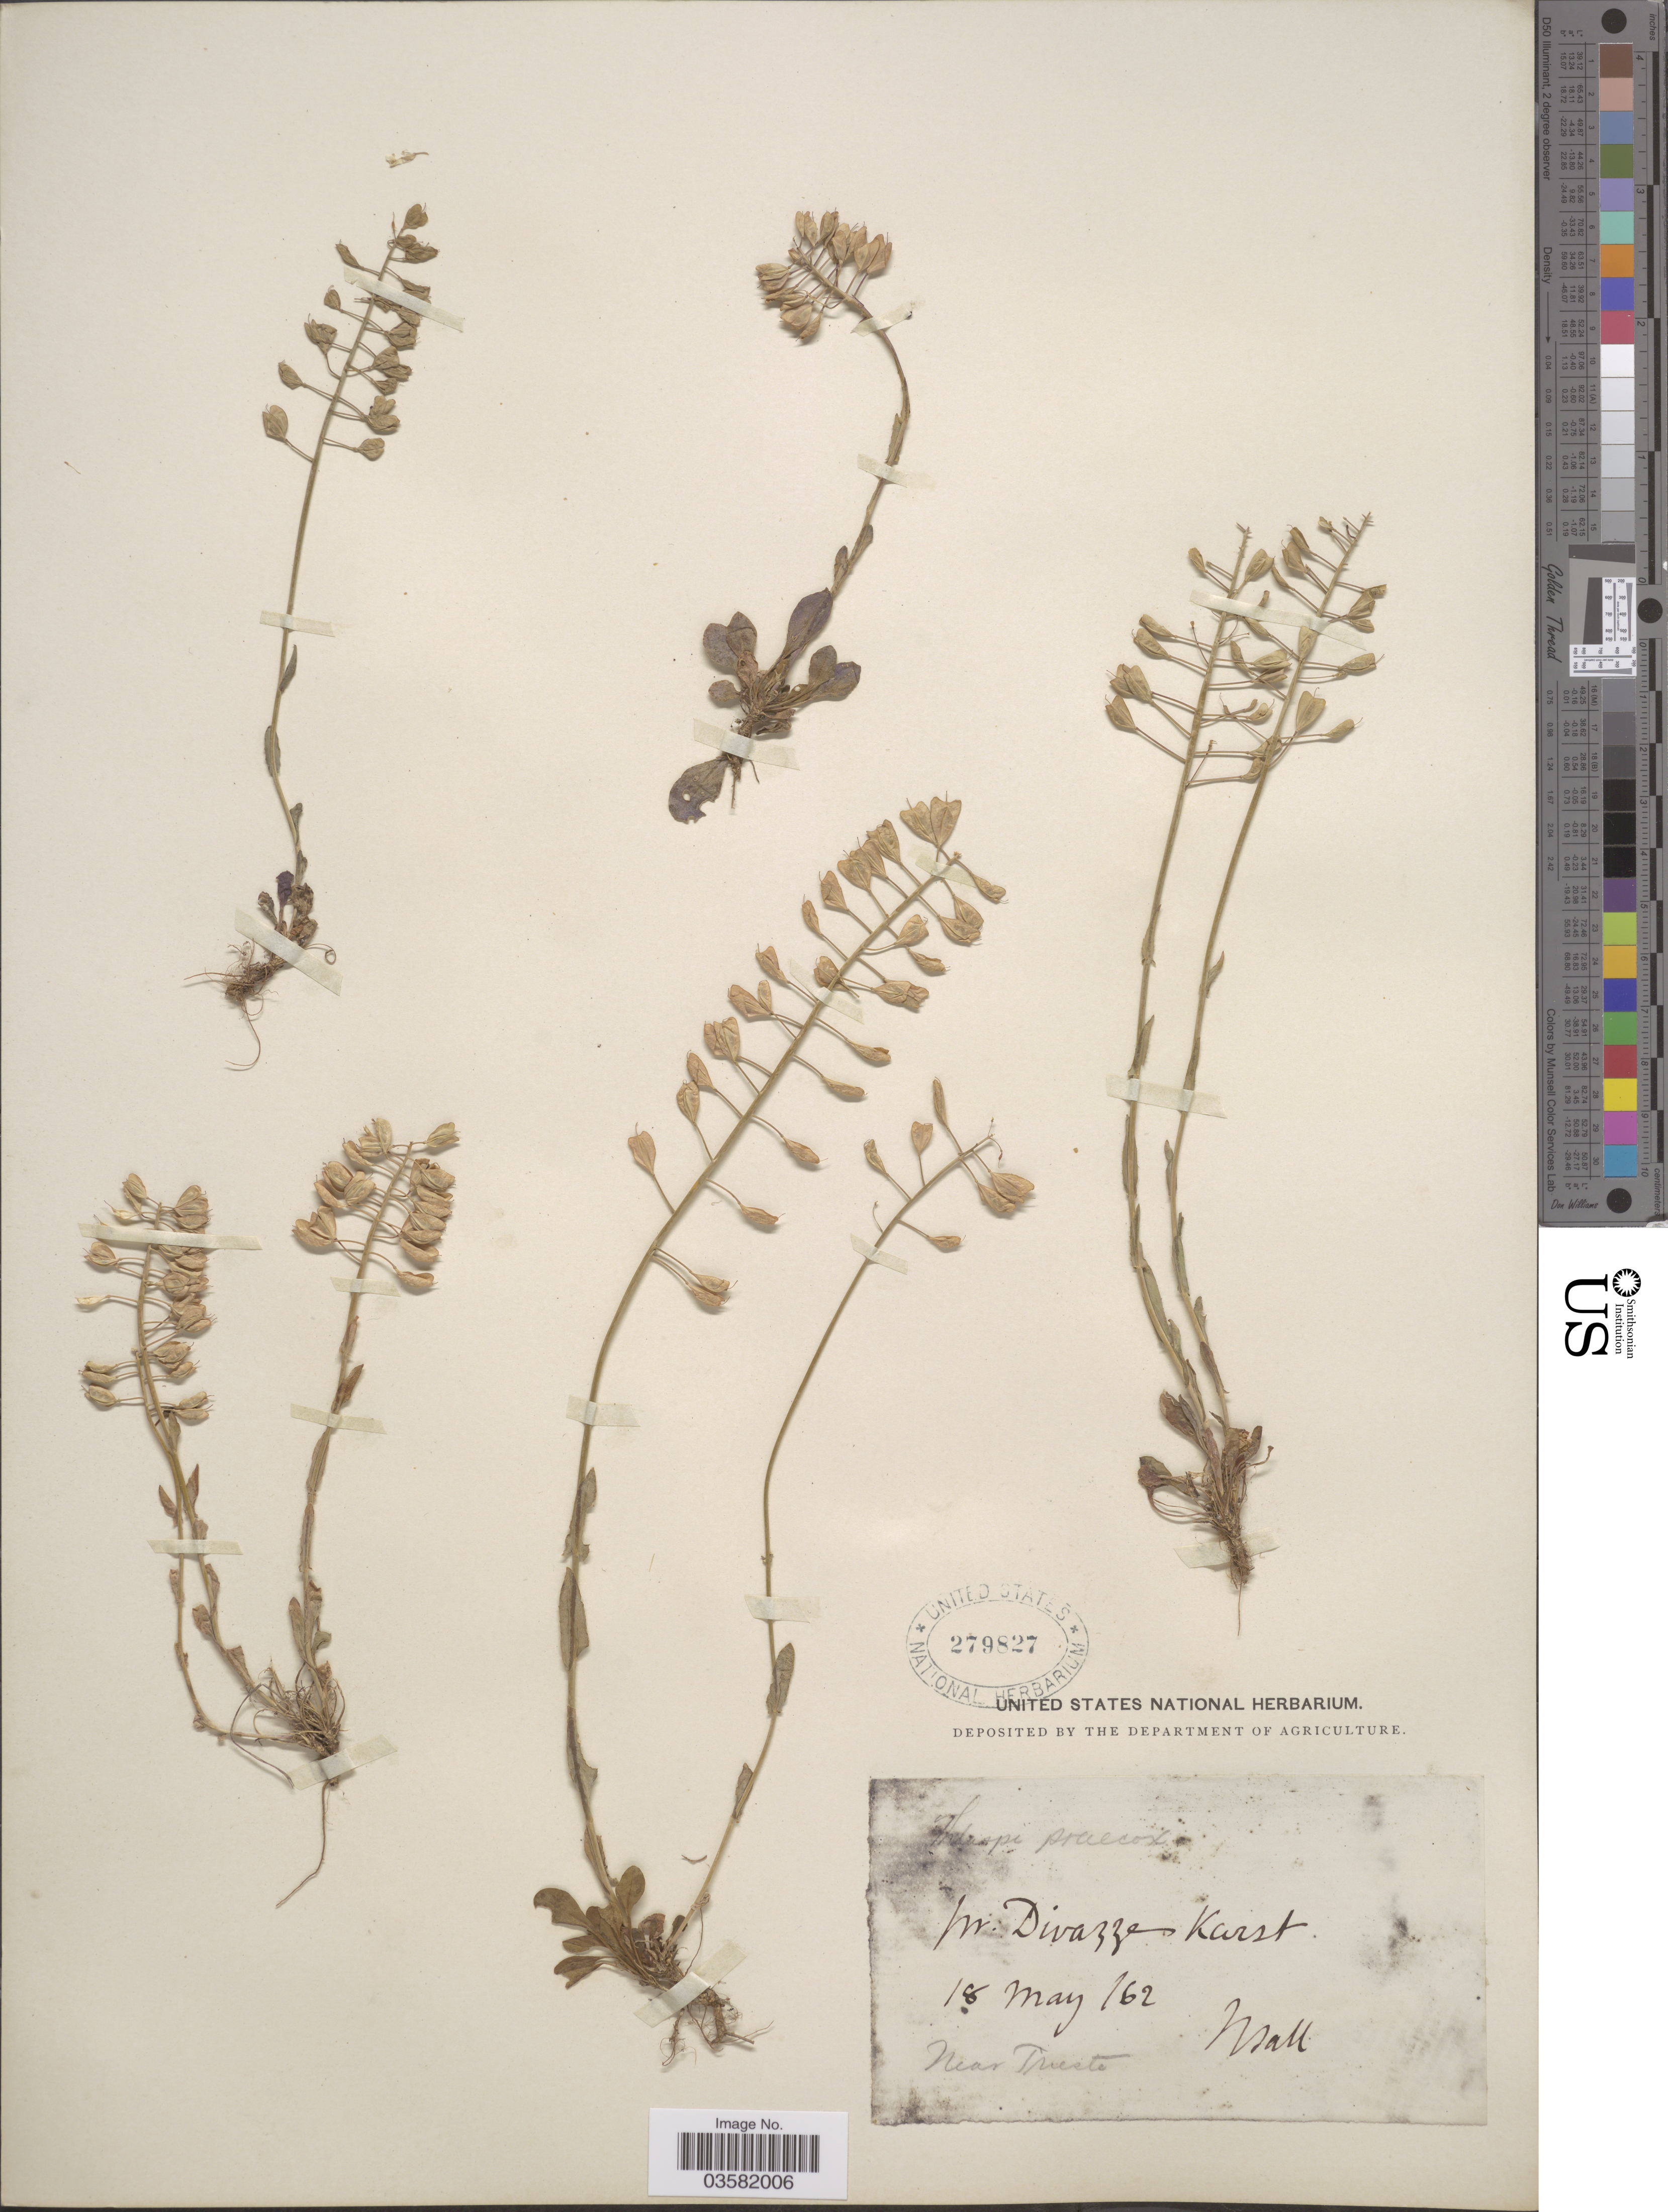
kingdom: Plantae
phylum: Tracheophyta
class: Magnoliopsida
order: Brassicales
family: Brassicaceae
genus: Thlaspi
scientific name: Thlaspi praecox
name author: Wulfen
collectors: J. Ball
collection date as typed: Transcribed d/m/y: 18/5/62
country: Italy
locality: Pr. Divazze Karst. Near Trieste.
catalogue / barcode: US 279827